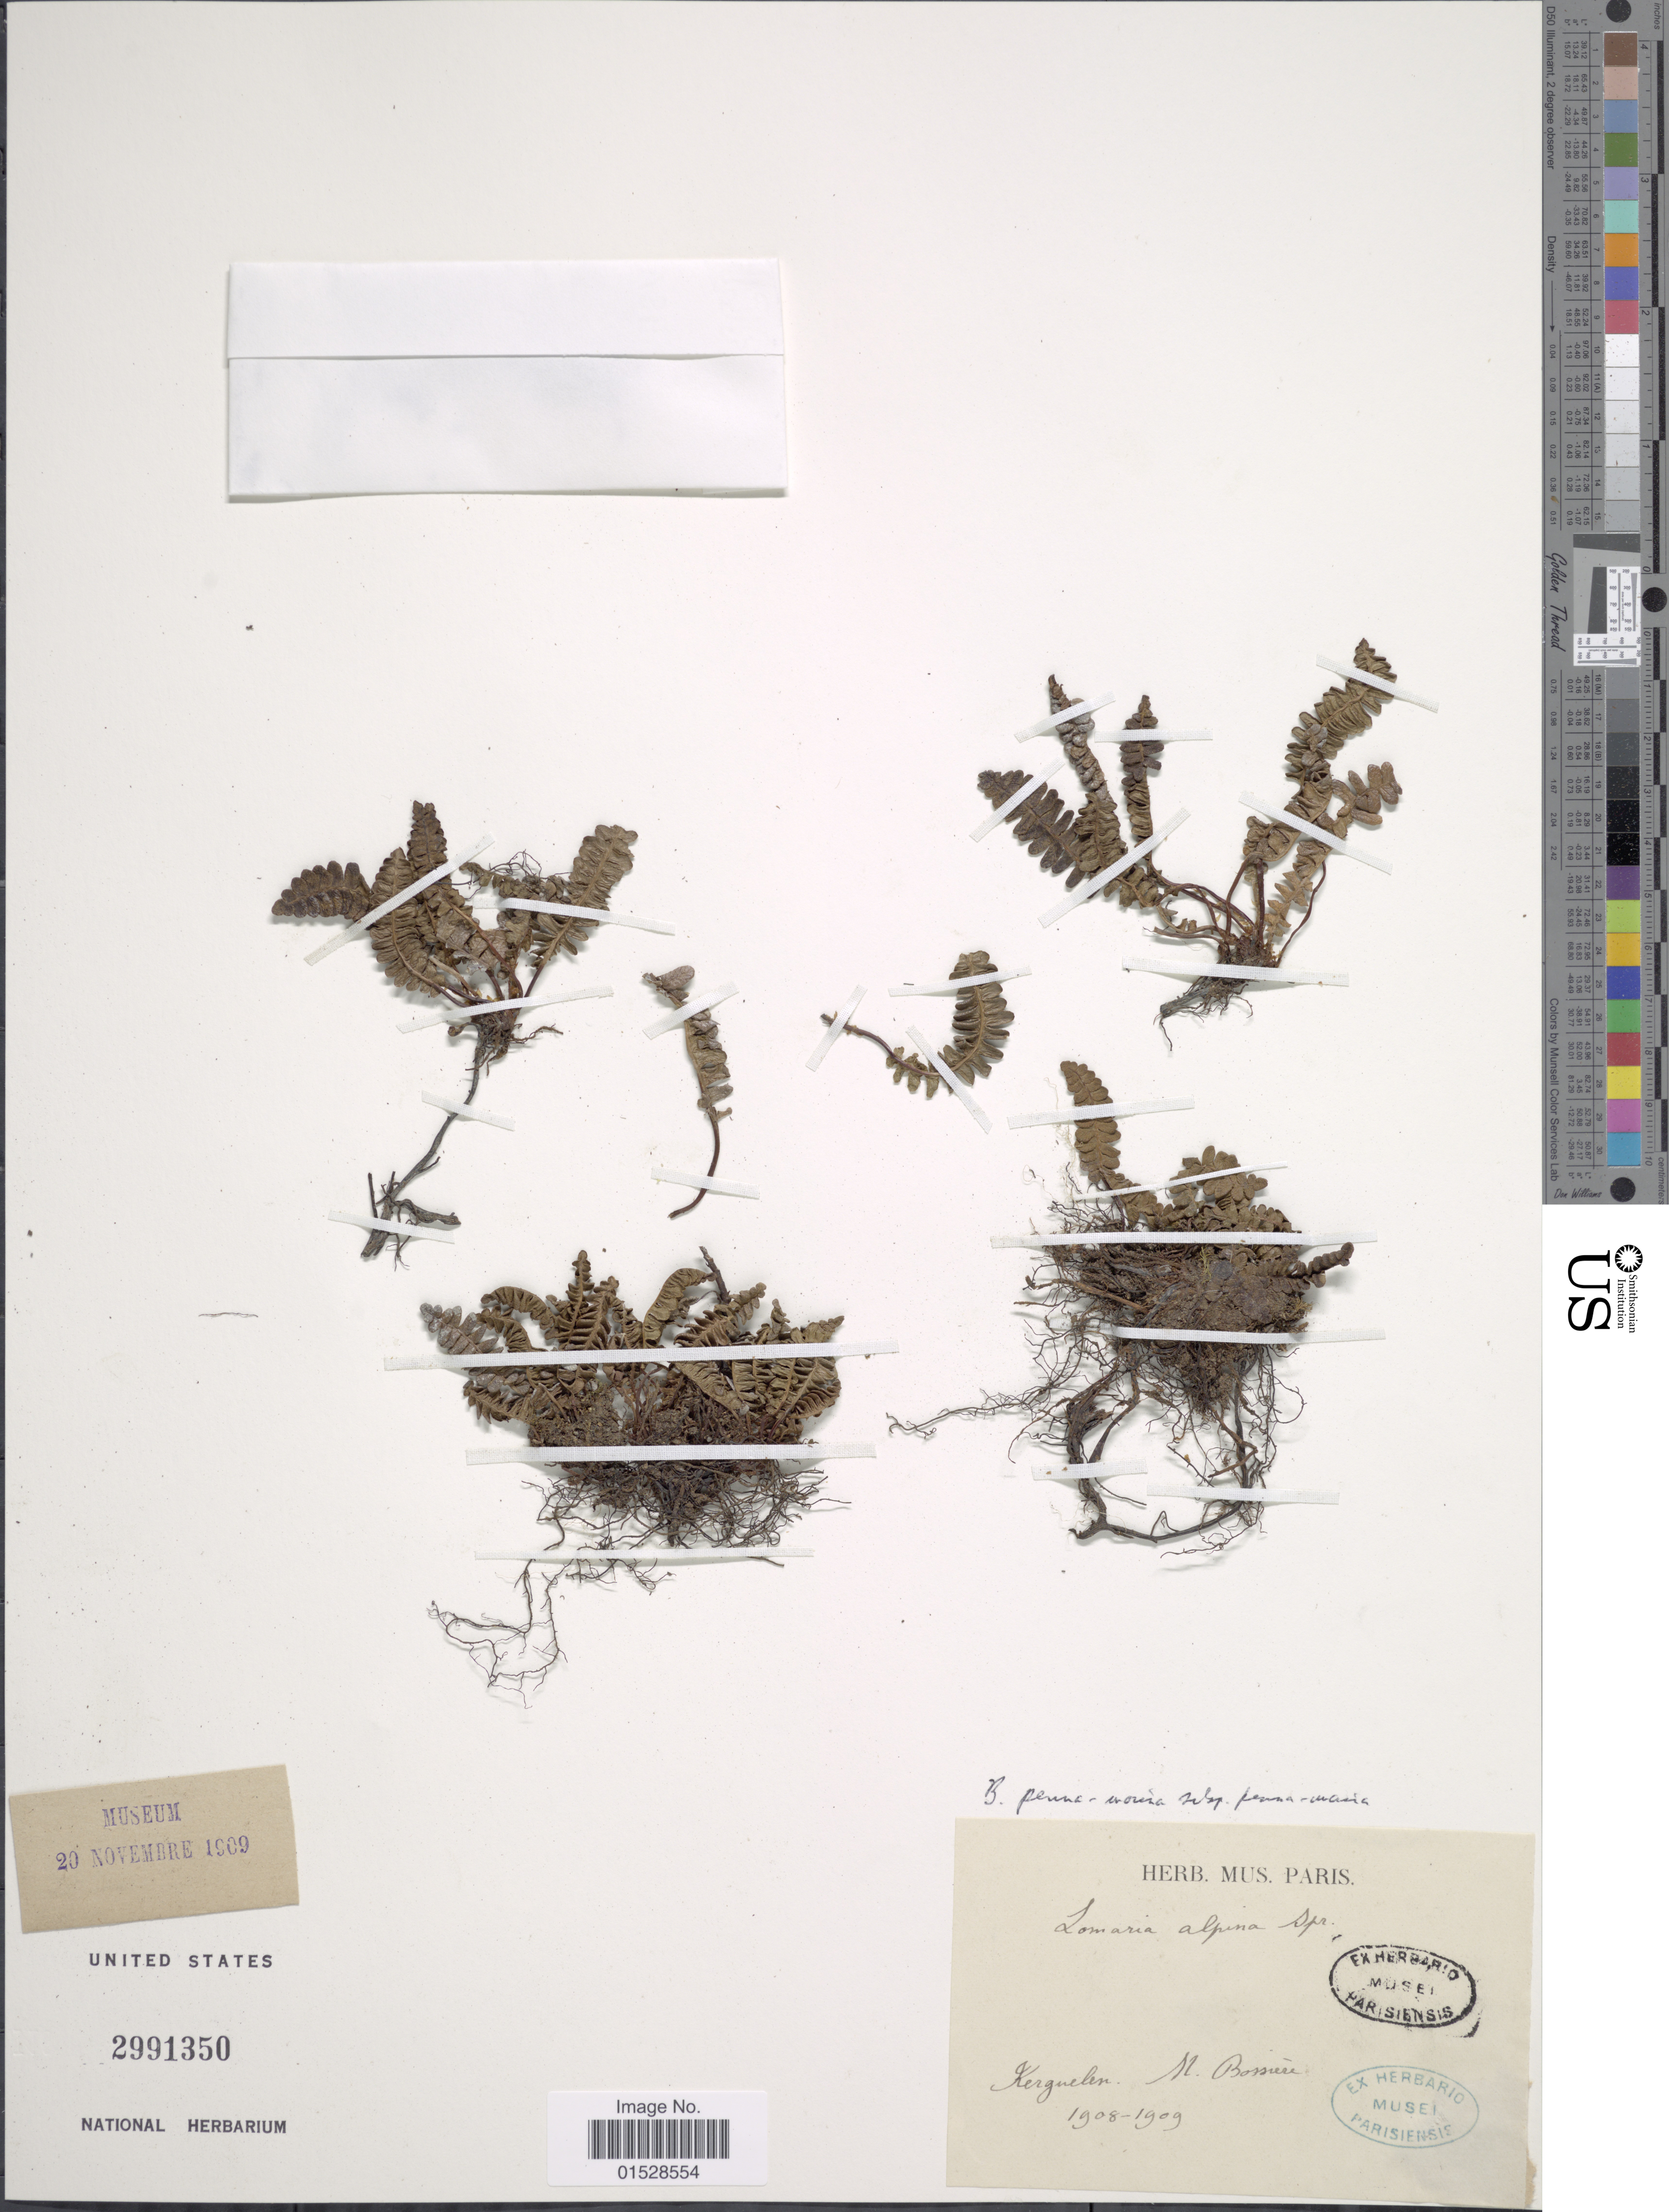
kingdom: Plantae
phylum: Tracheophyta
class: Polypodiopsida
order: Polypodiales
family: Blechnaceae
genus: Blechnum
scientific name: Blechnum penna-marina subsp. penna-marina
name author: (Poir.) Kuhn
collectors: ex herb. Mus. Paris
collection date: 1908/1909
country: French Southern Territories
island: Kerguelen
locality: Kerguelen, M. Bossnie. [interpreted]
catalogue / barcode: US 2991350